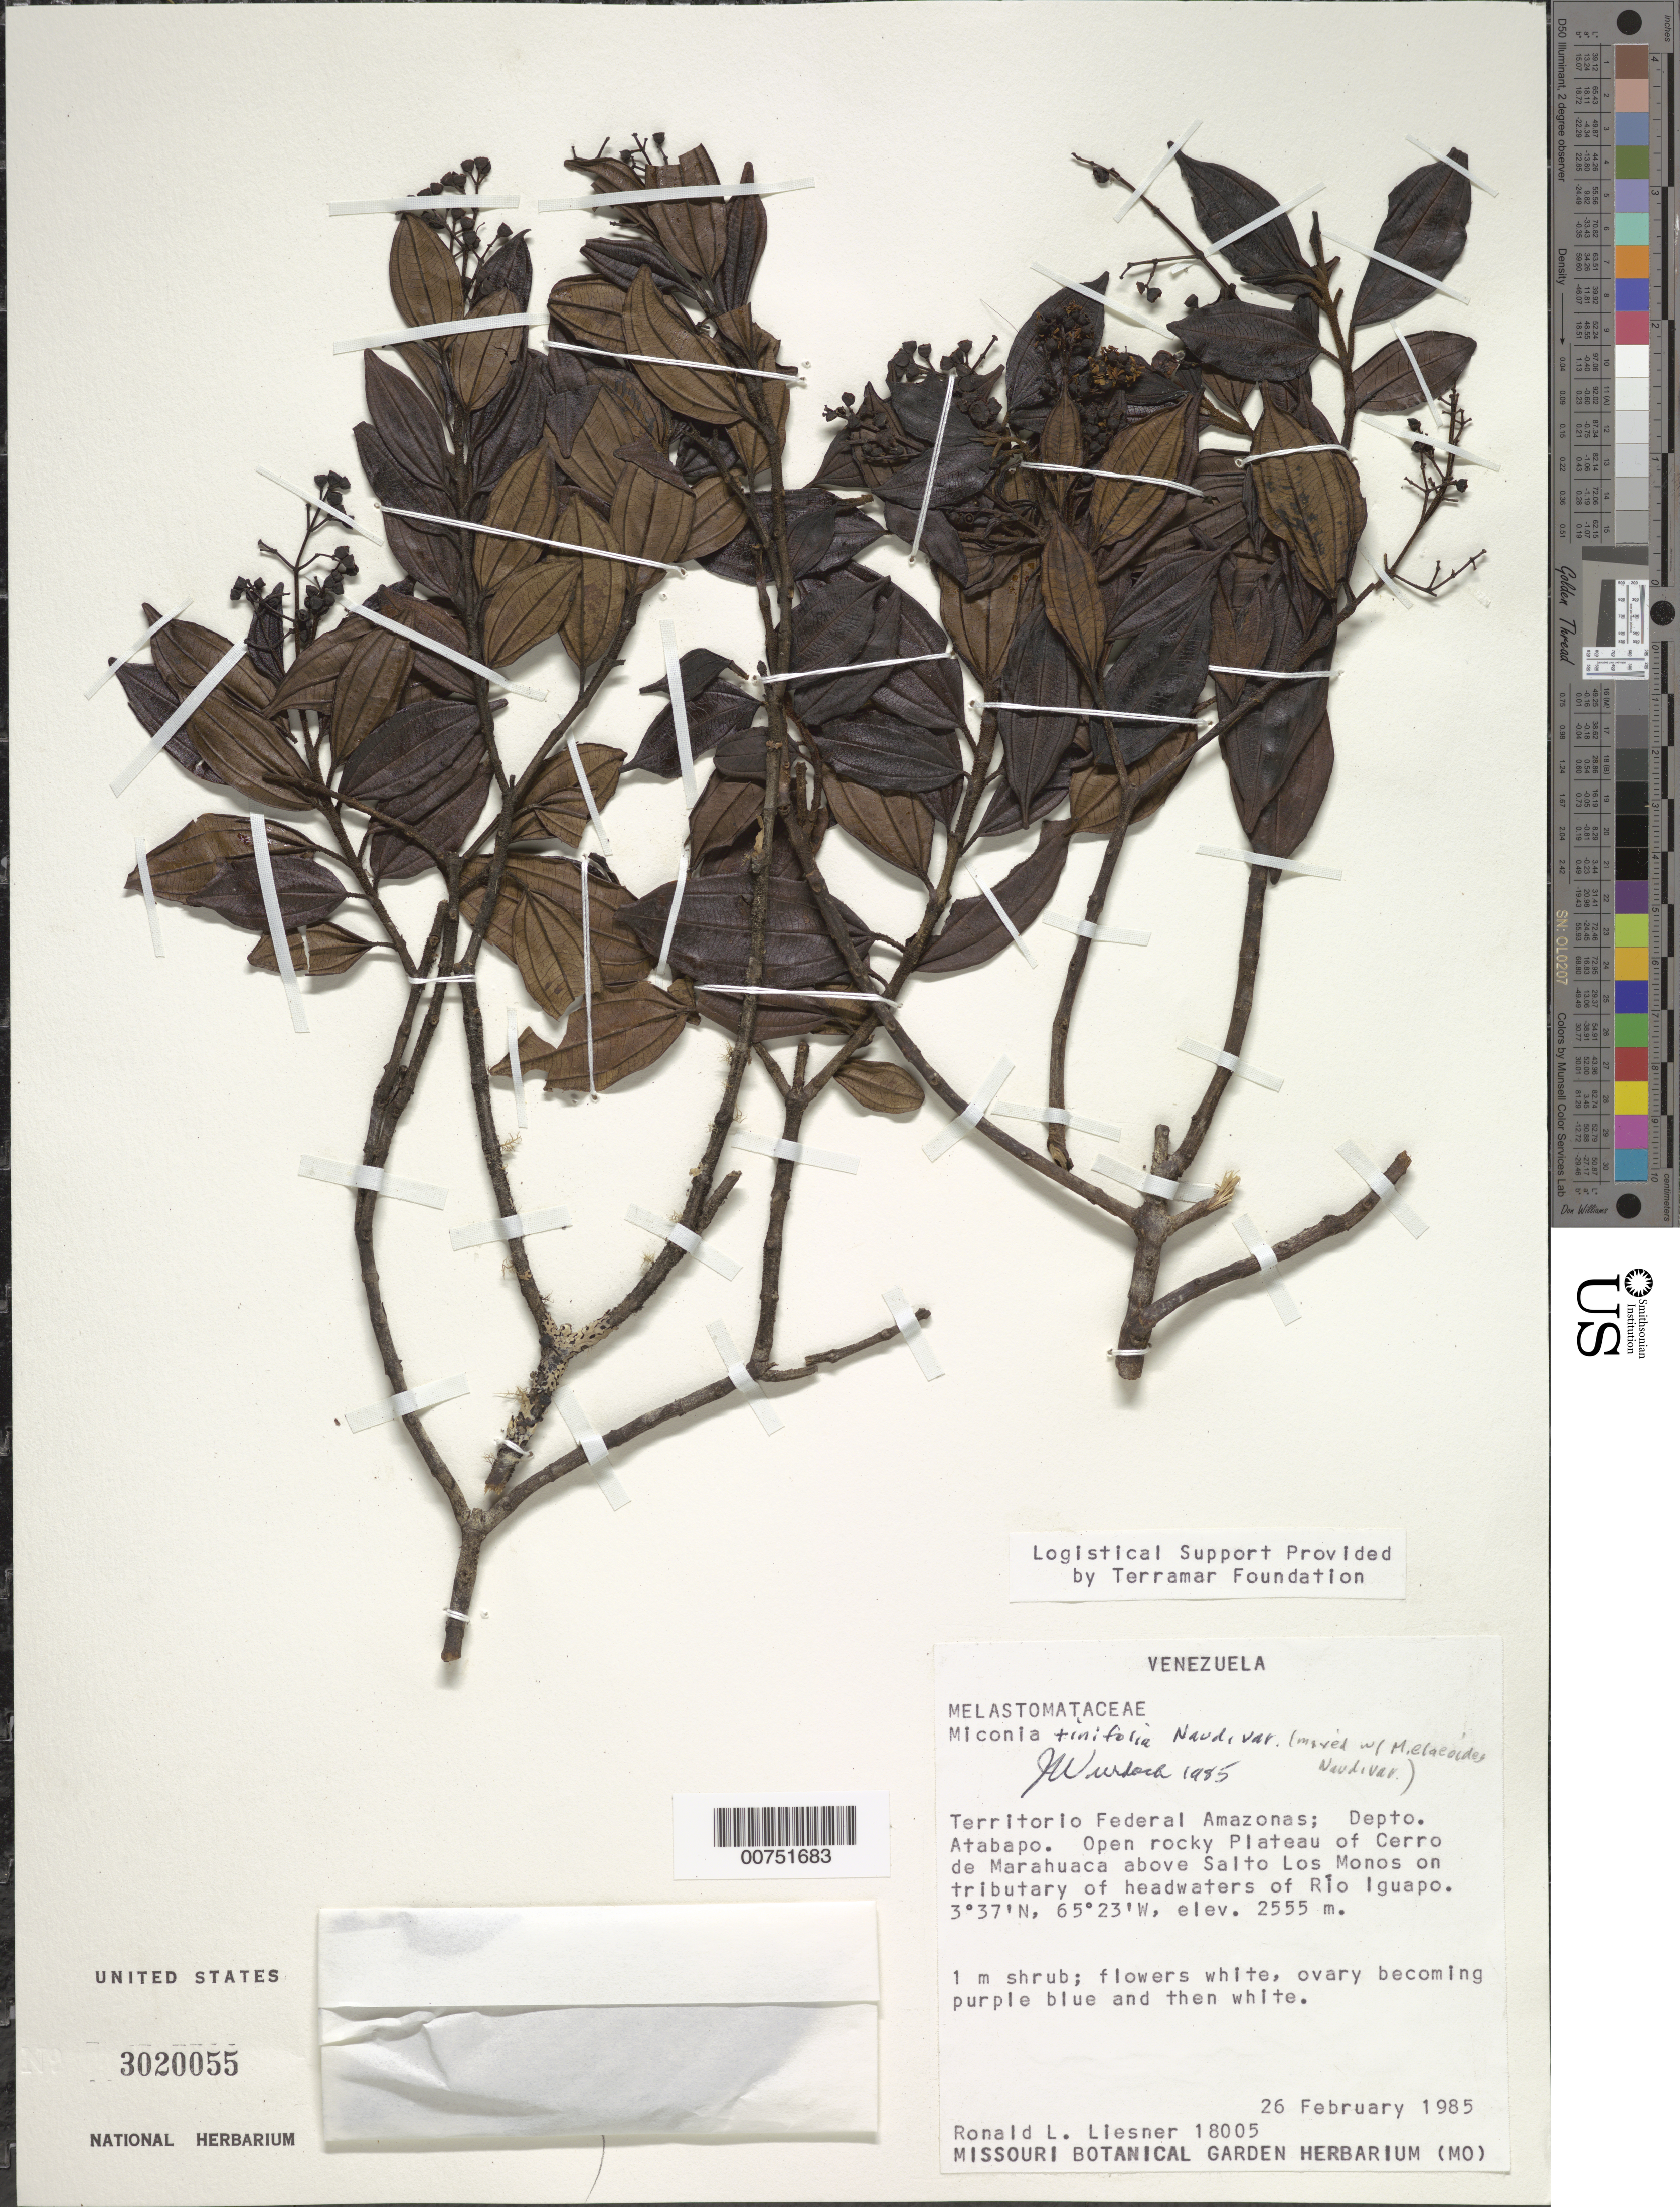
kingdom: Plantae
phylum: Tracheophyta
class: Magnoliopsida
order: Myrtales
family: Melastomataceae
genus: Miconia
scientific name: Miconia tinifolia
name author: Naudin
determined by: Wurdack, John J., (US), US (UNITED STATES)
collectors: R. L. Liesner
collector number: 18005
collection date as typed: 26-Feb-85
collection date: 1985-02-26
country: Venezuela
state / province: Amazonas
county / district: Atabapo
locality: Cerro de Marahuaca Plateau, above Salto Los Monos on trib of headwaters of Río Iguapo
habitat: Open rocky plateau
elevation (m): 2555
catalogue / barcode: US 3020055